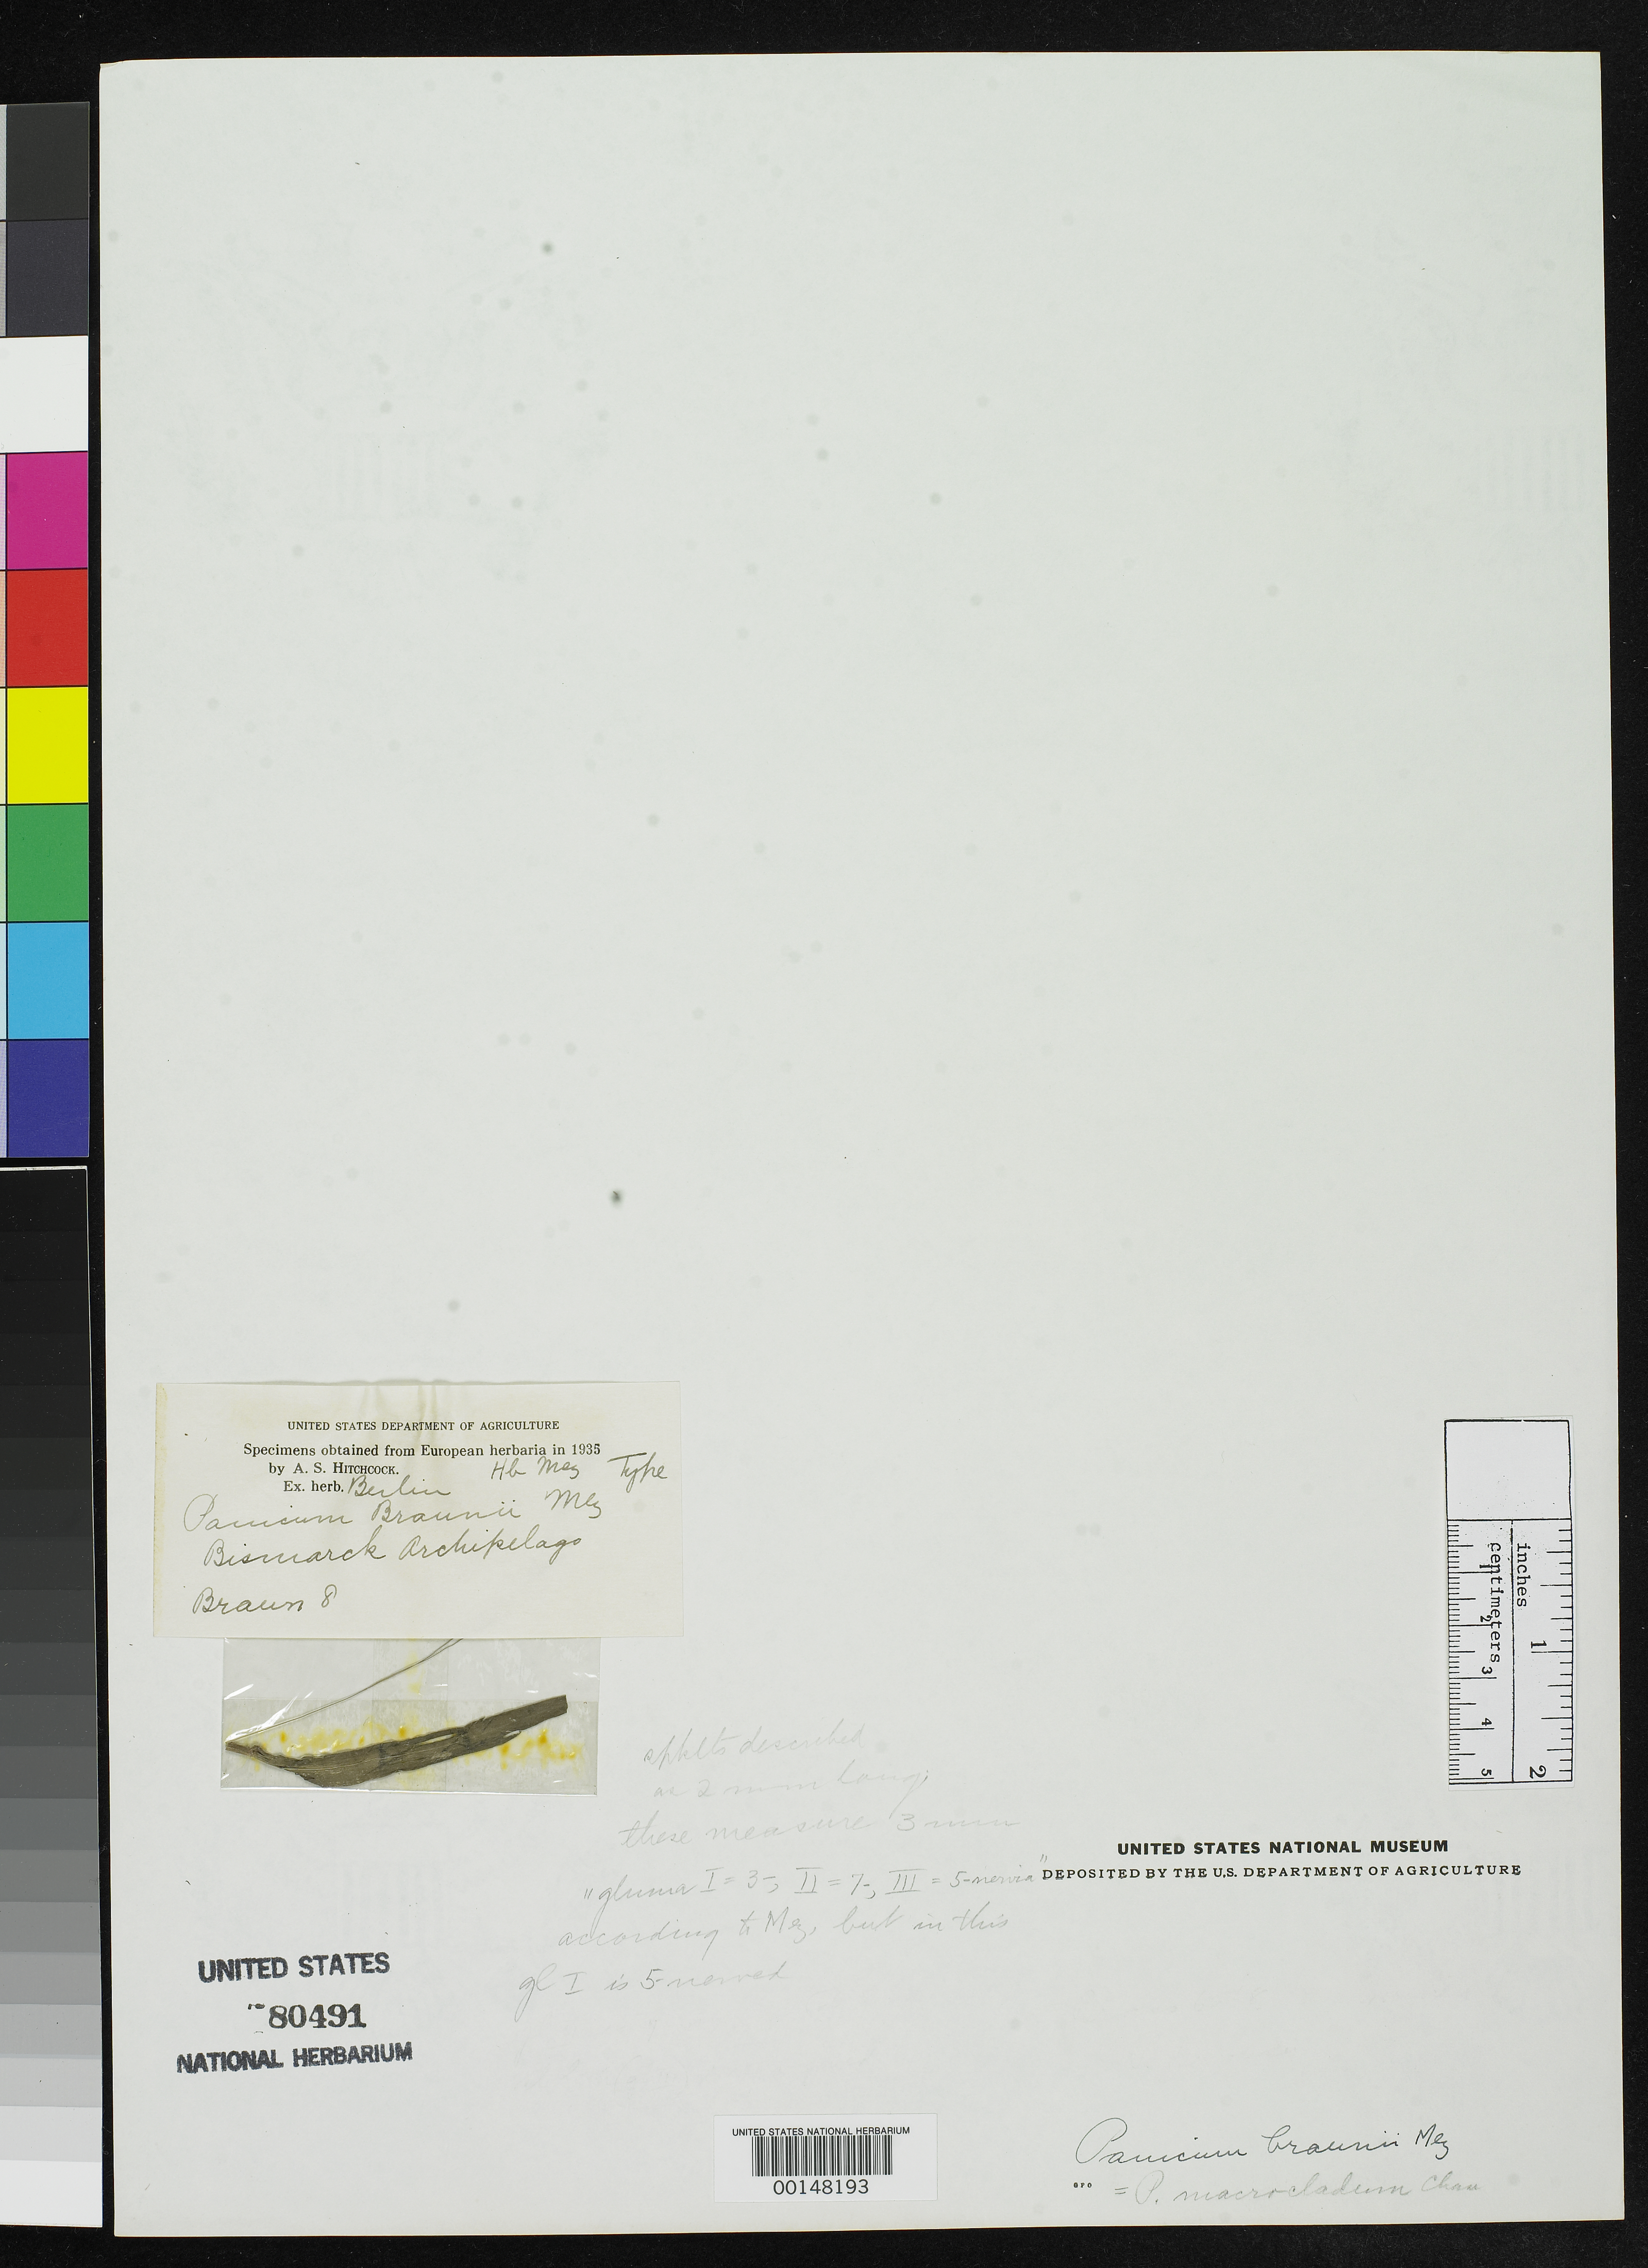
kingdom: Plantae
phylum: Tracheophyta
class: Liliopsida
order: Poales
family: Poaceae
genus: Panicum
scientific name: Panicum braunii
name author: Mez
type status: Type Fragment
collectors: M. Braun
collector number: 8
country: Papua New Guinea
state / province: East New Britain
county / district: Rabaul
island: New Britain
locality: Rabaul. East New Britain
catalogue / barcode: US 80491